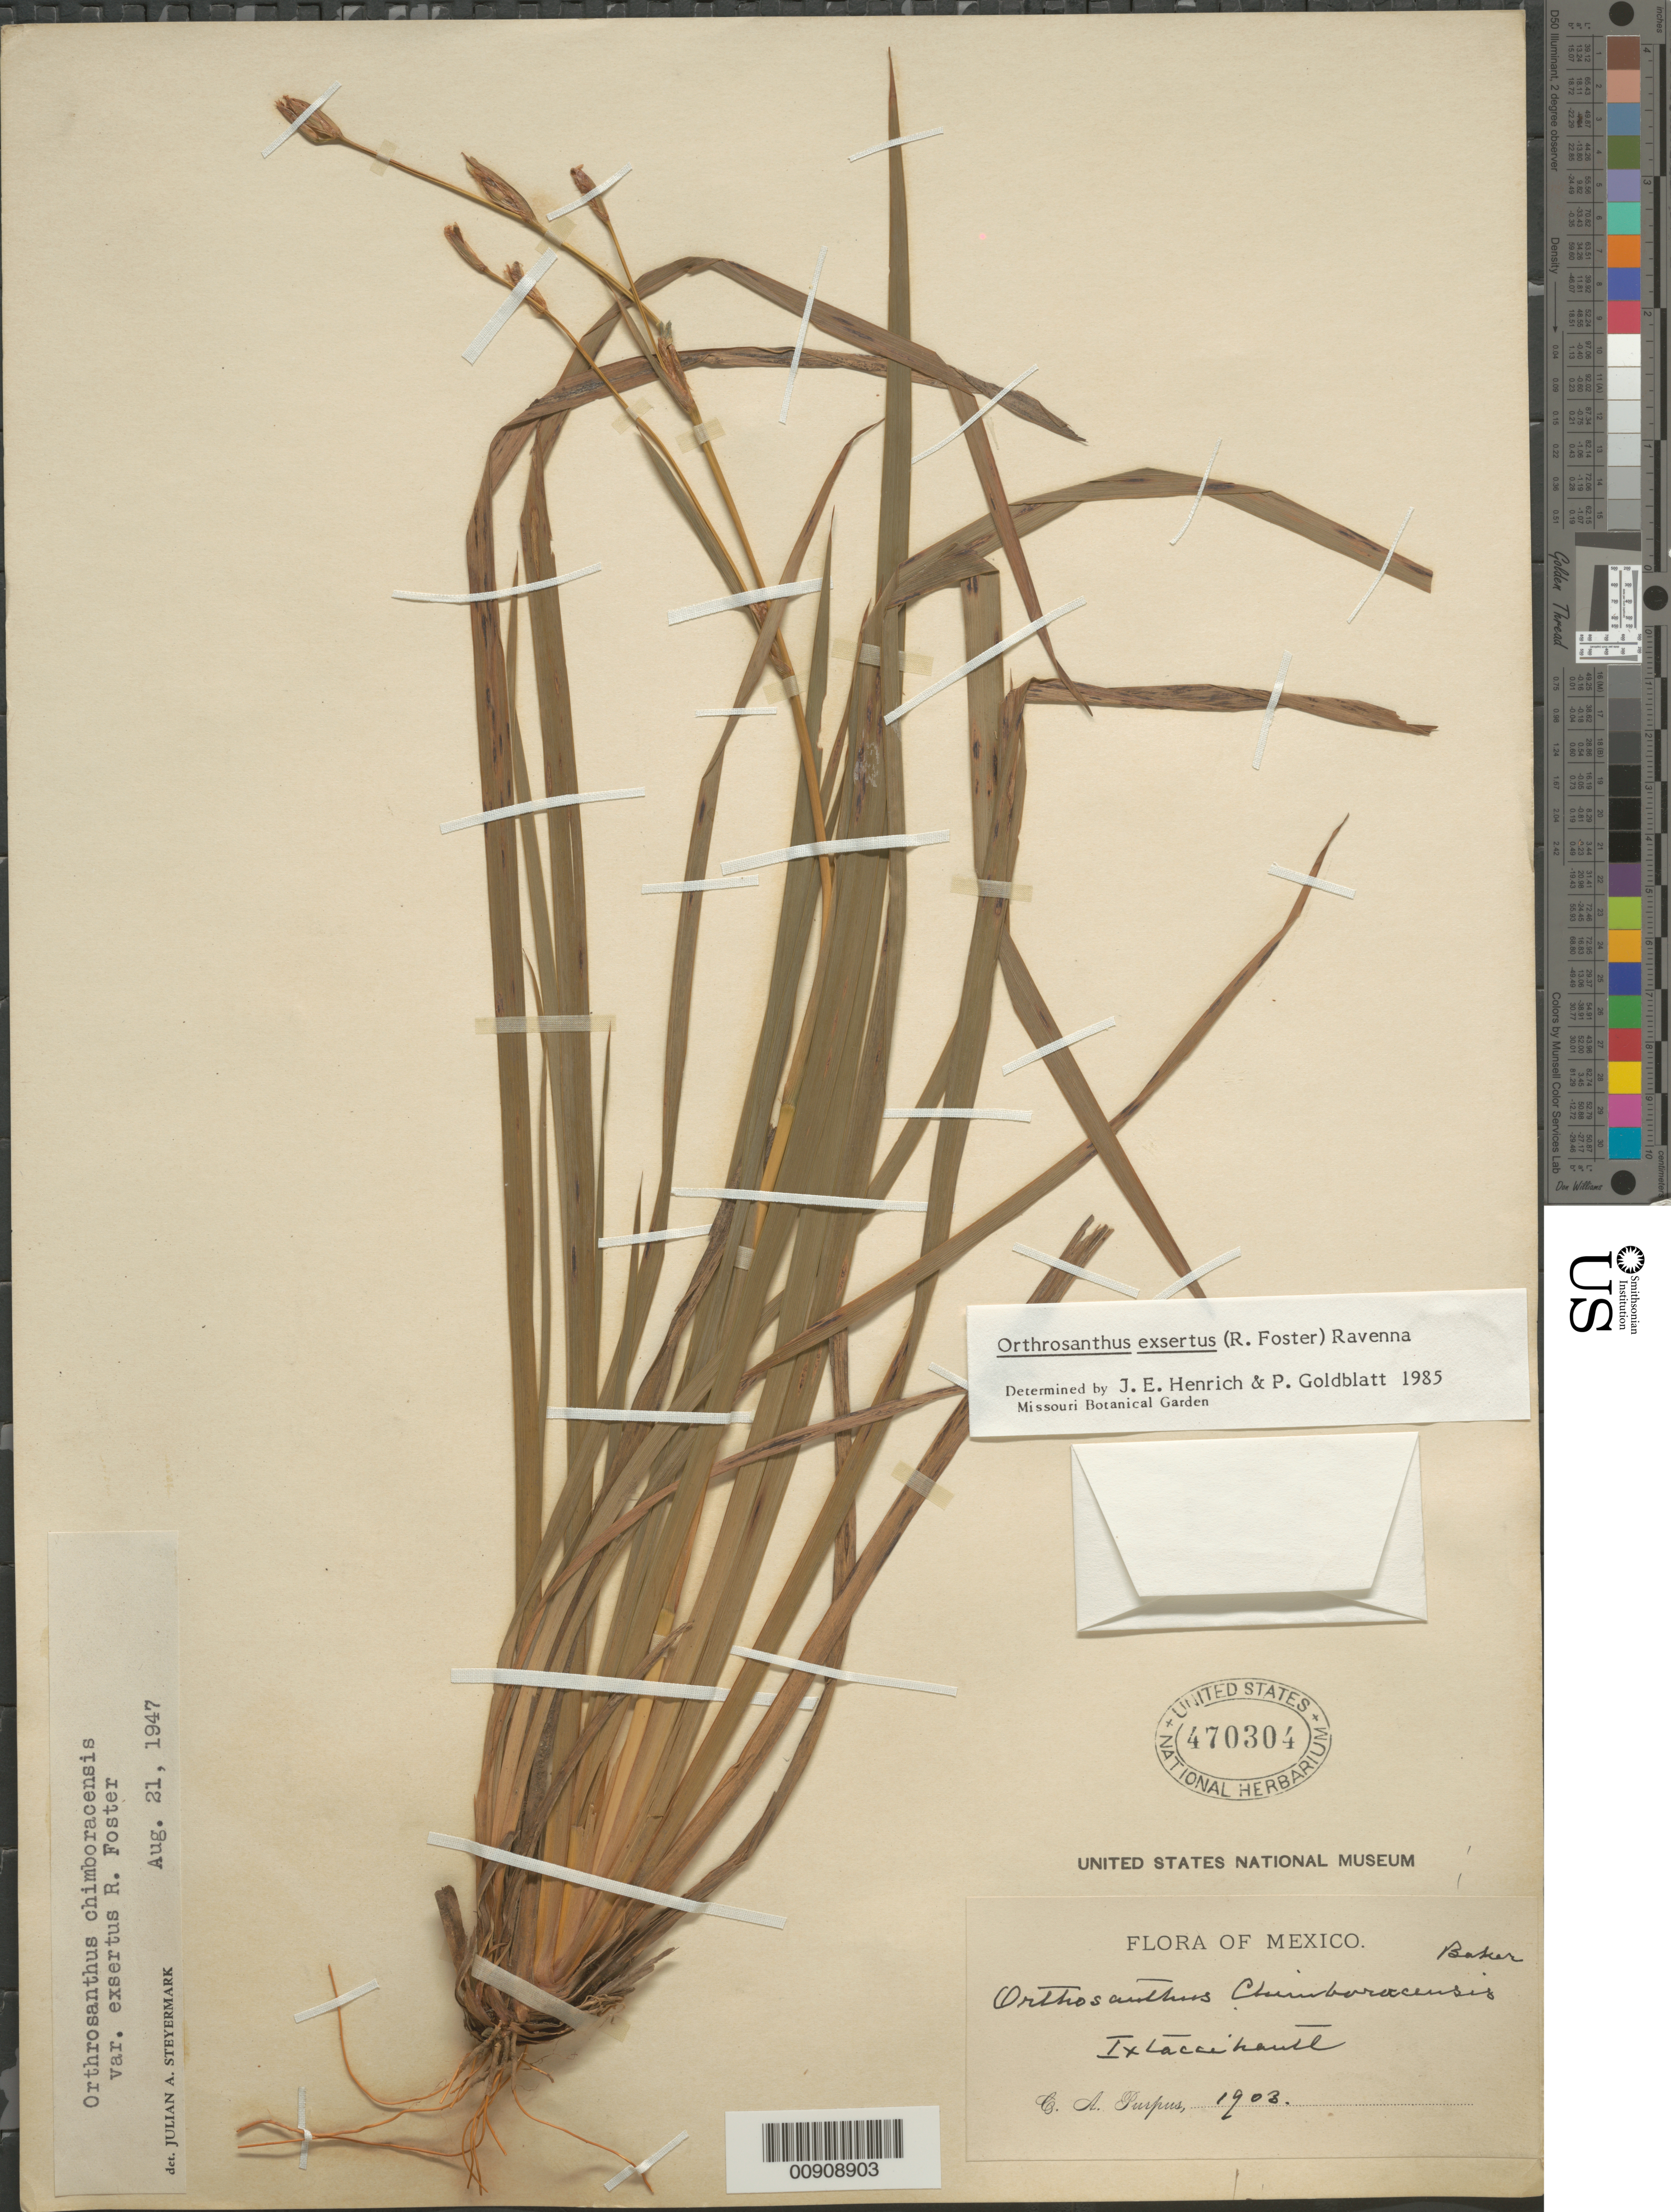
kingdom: Plantae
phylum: Tracheophyta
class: Liliopsida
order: Asparagales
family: Iridaceae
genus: Orthrosanthus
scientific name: Orthrosanthus exsertus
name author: (R.C. Foster) Ravenna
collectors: C. A. Purpus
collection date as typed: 1903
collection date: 1903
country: Mexico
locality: Ixtaccihuatl.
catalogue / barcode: US 470304